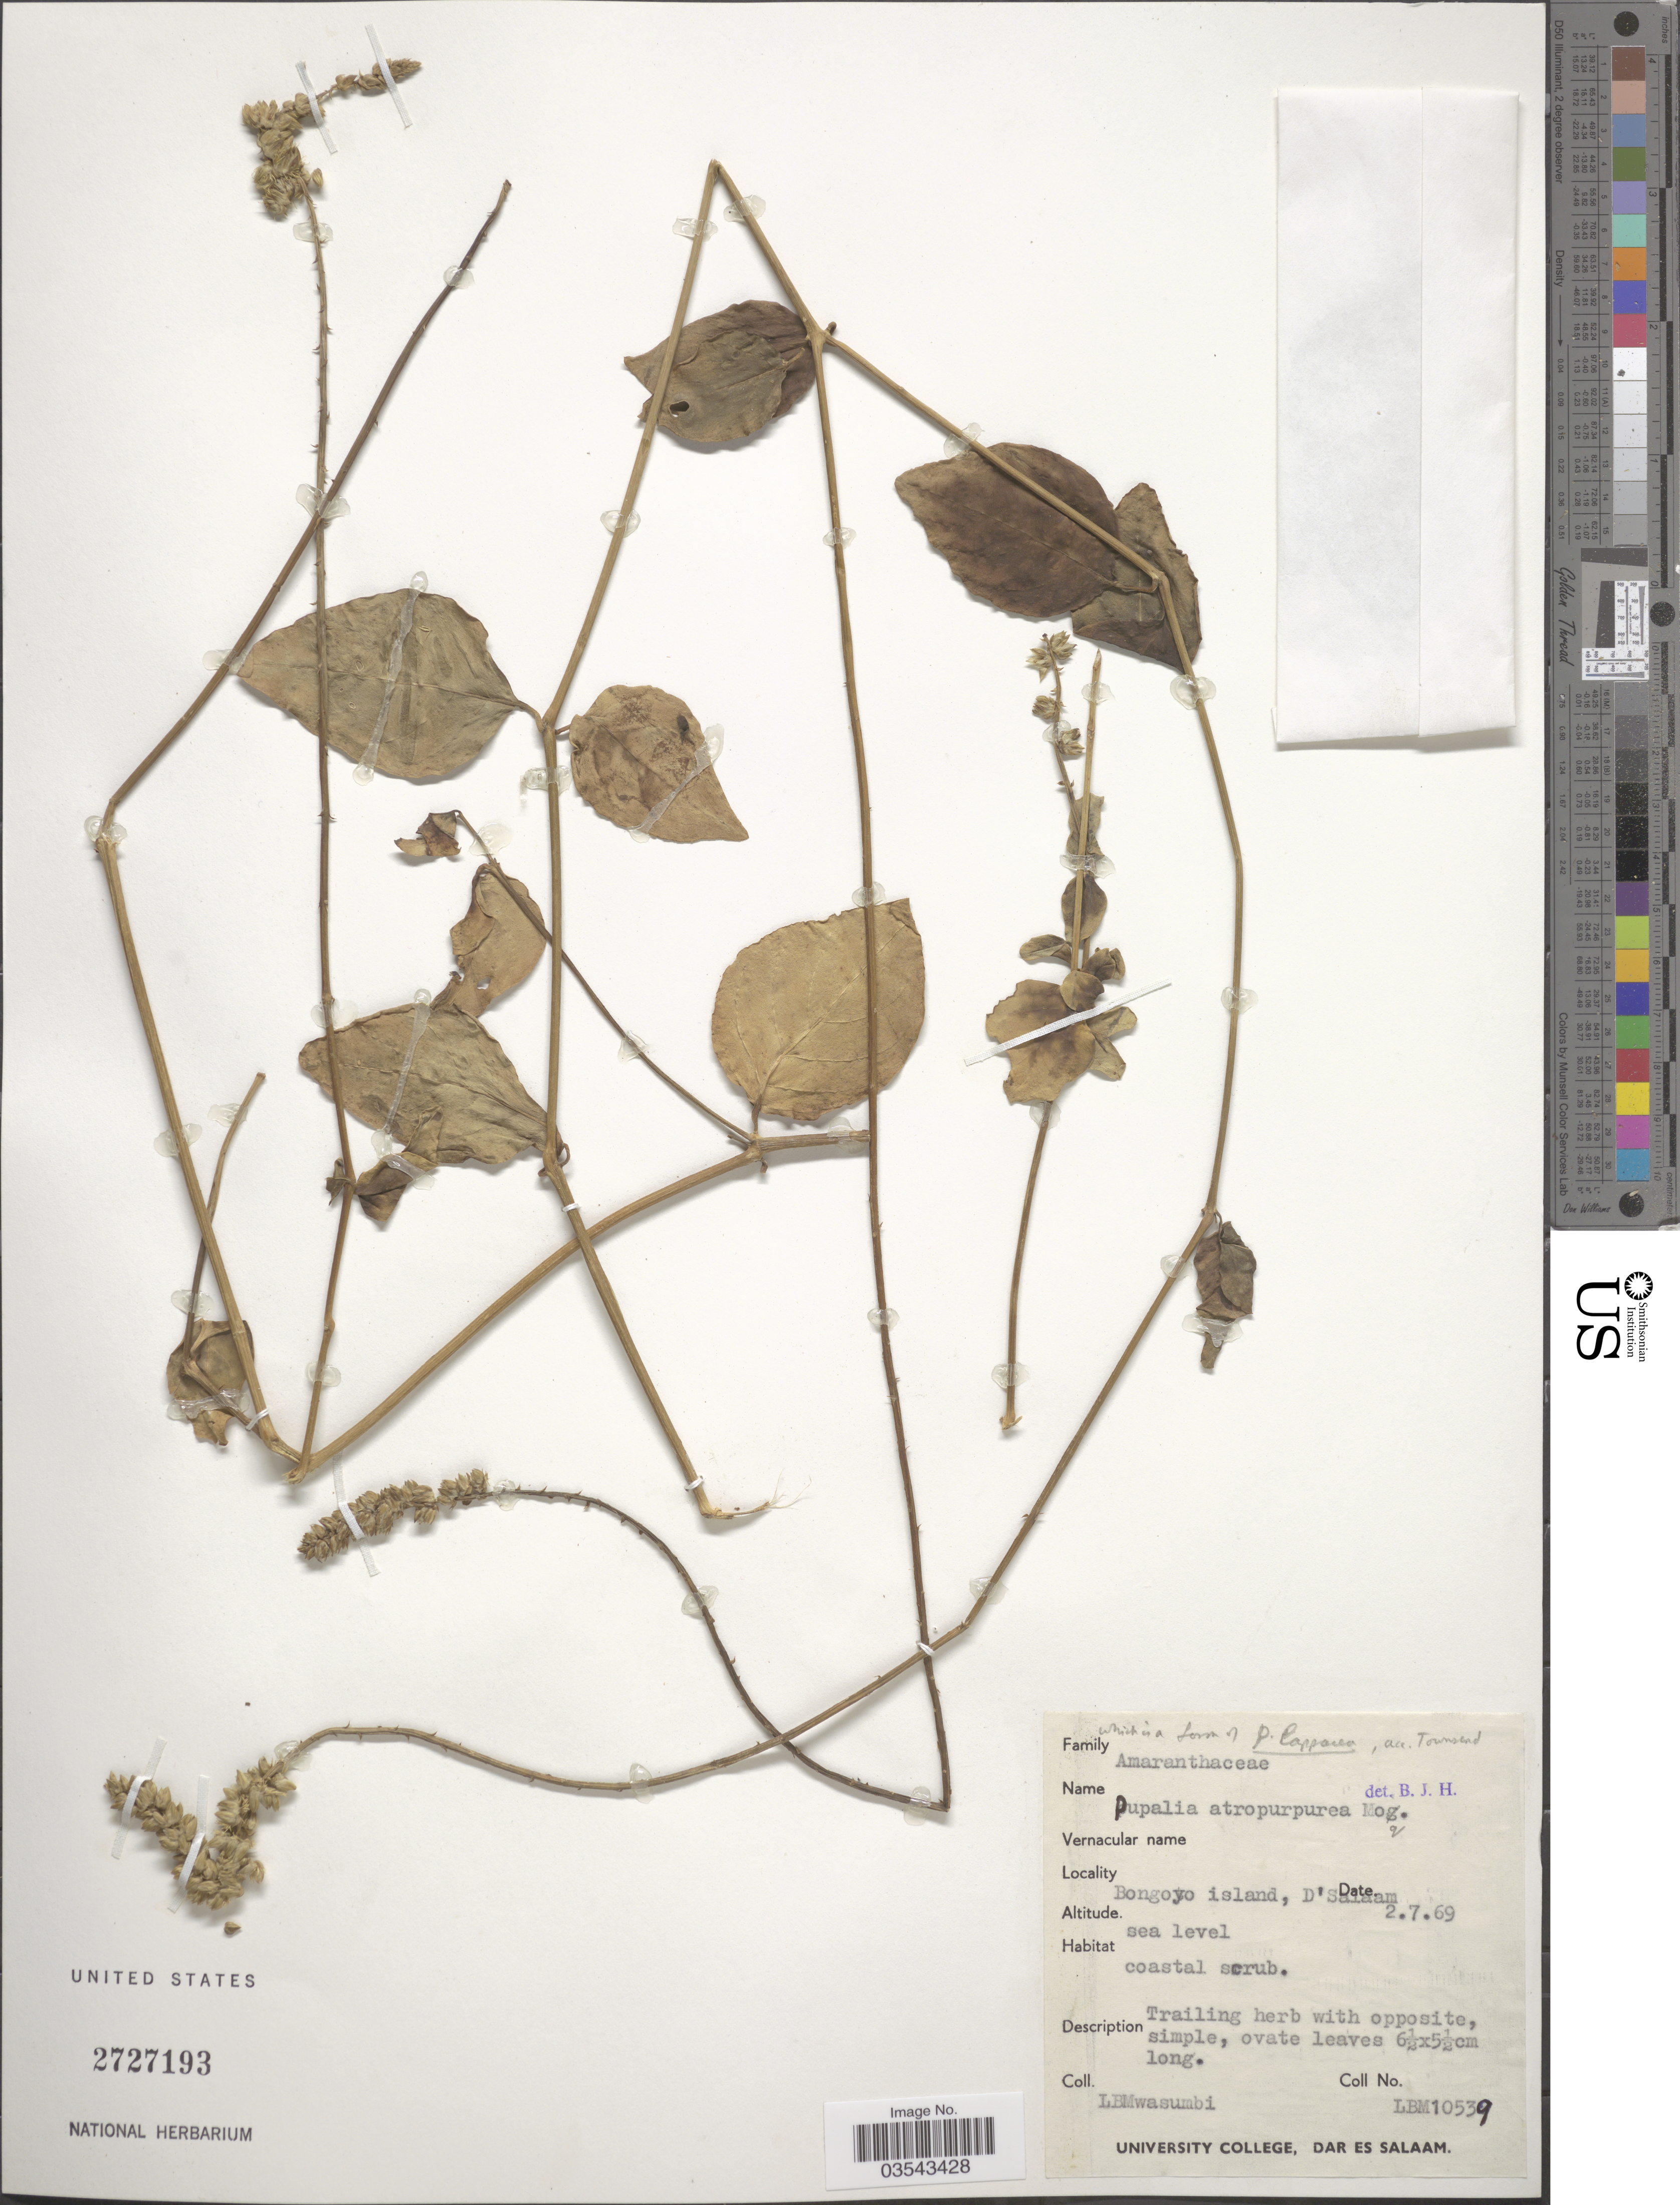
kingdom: Plantae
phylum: Tracheophyta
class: Magnoliopsida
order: Caryophyllales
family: Amaranthaceae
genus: Pupalia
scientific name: Pupalia atropurpurea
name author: (Lam.) Moq.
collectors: L. Mwasumbi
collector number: LBM10539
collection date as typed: Transcribed d/m/y: 2/7/69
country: Tanzania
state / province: Dar es Salaam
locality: Bongoyo island, D'Salaam.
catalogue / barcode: US 2727193